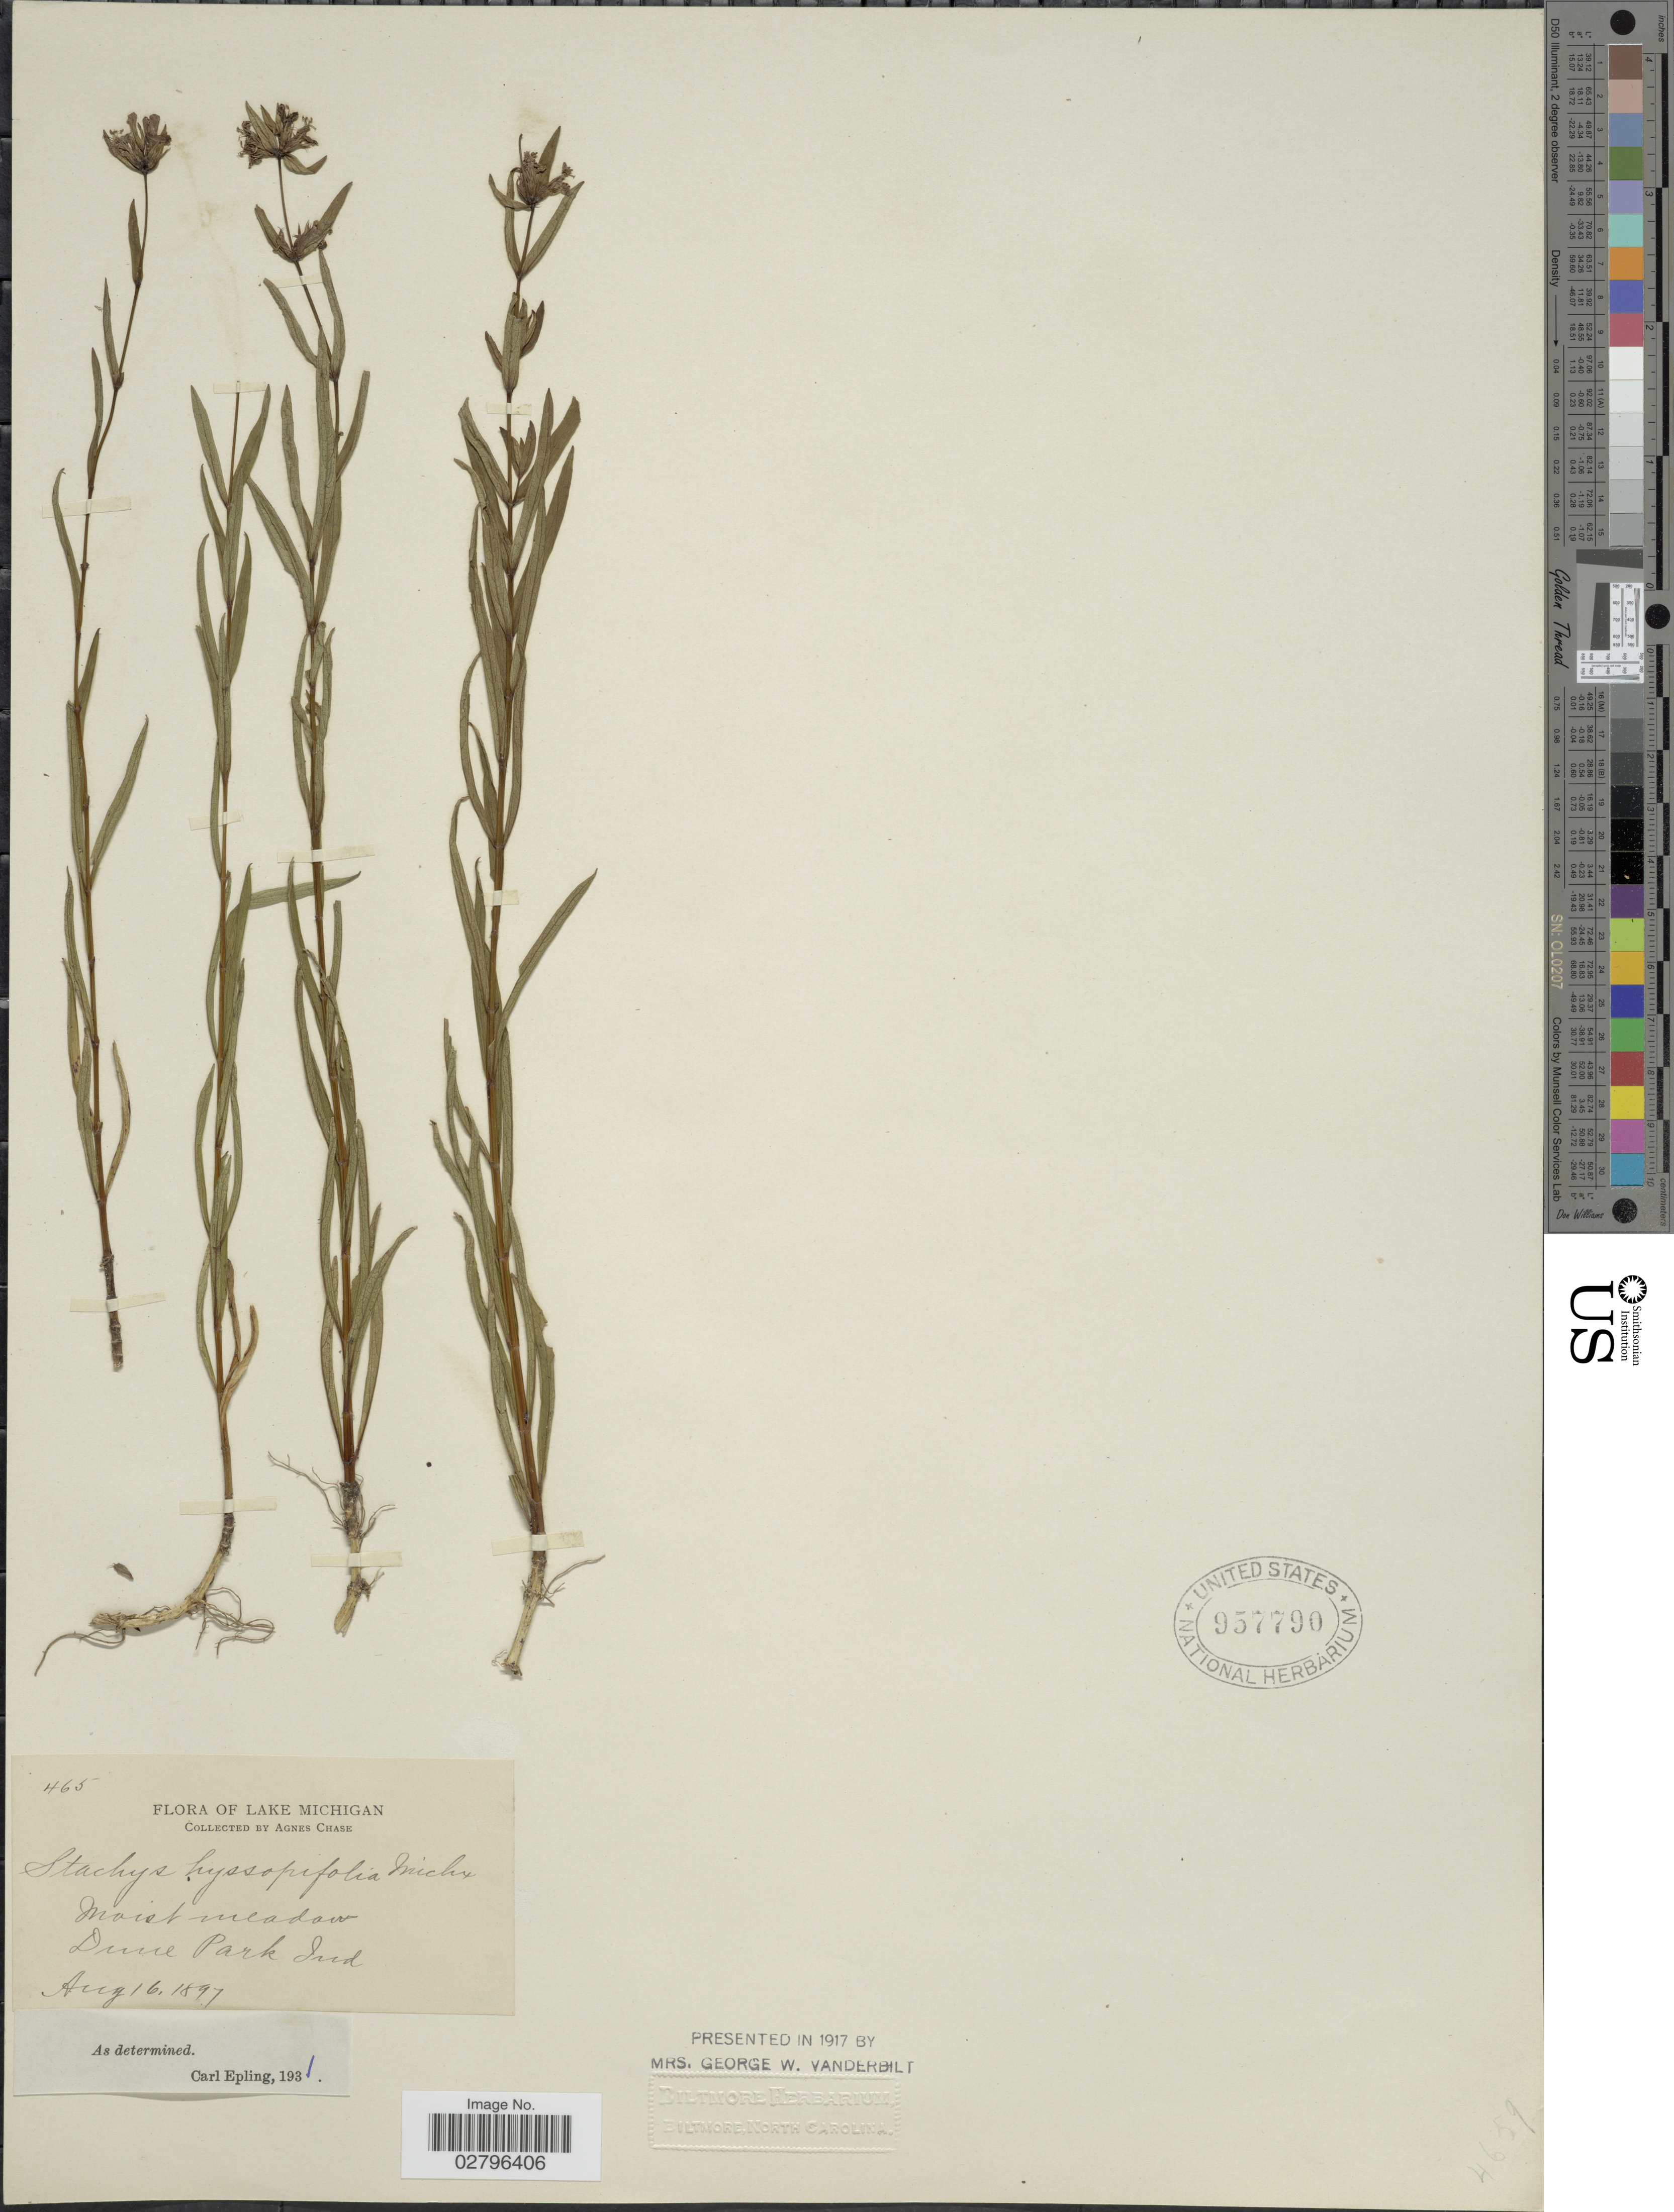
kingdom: Plantae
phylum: Tracheophyta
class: Magnoliopsida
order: Lamiales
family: Lamiaceae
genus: Stachys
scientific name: Stachys hyssopifolia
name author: Michx.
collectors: A. Chase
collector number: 465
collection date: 1897-08-16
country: United States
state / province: Indiana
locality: Lake Michigan. Dune Park.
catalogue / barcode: US 957790